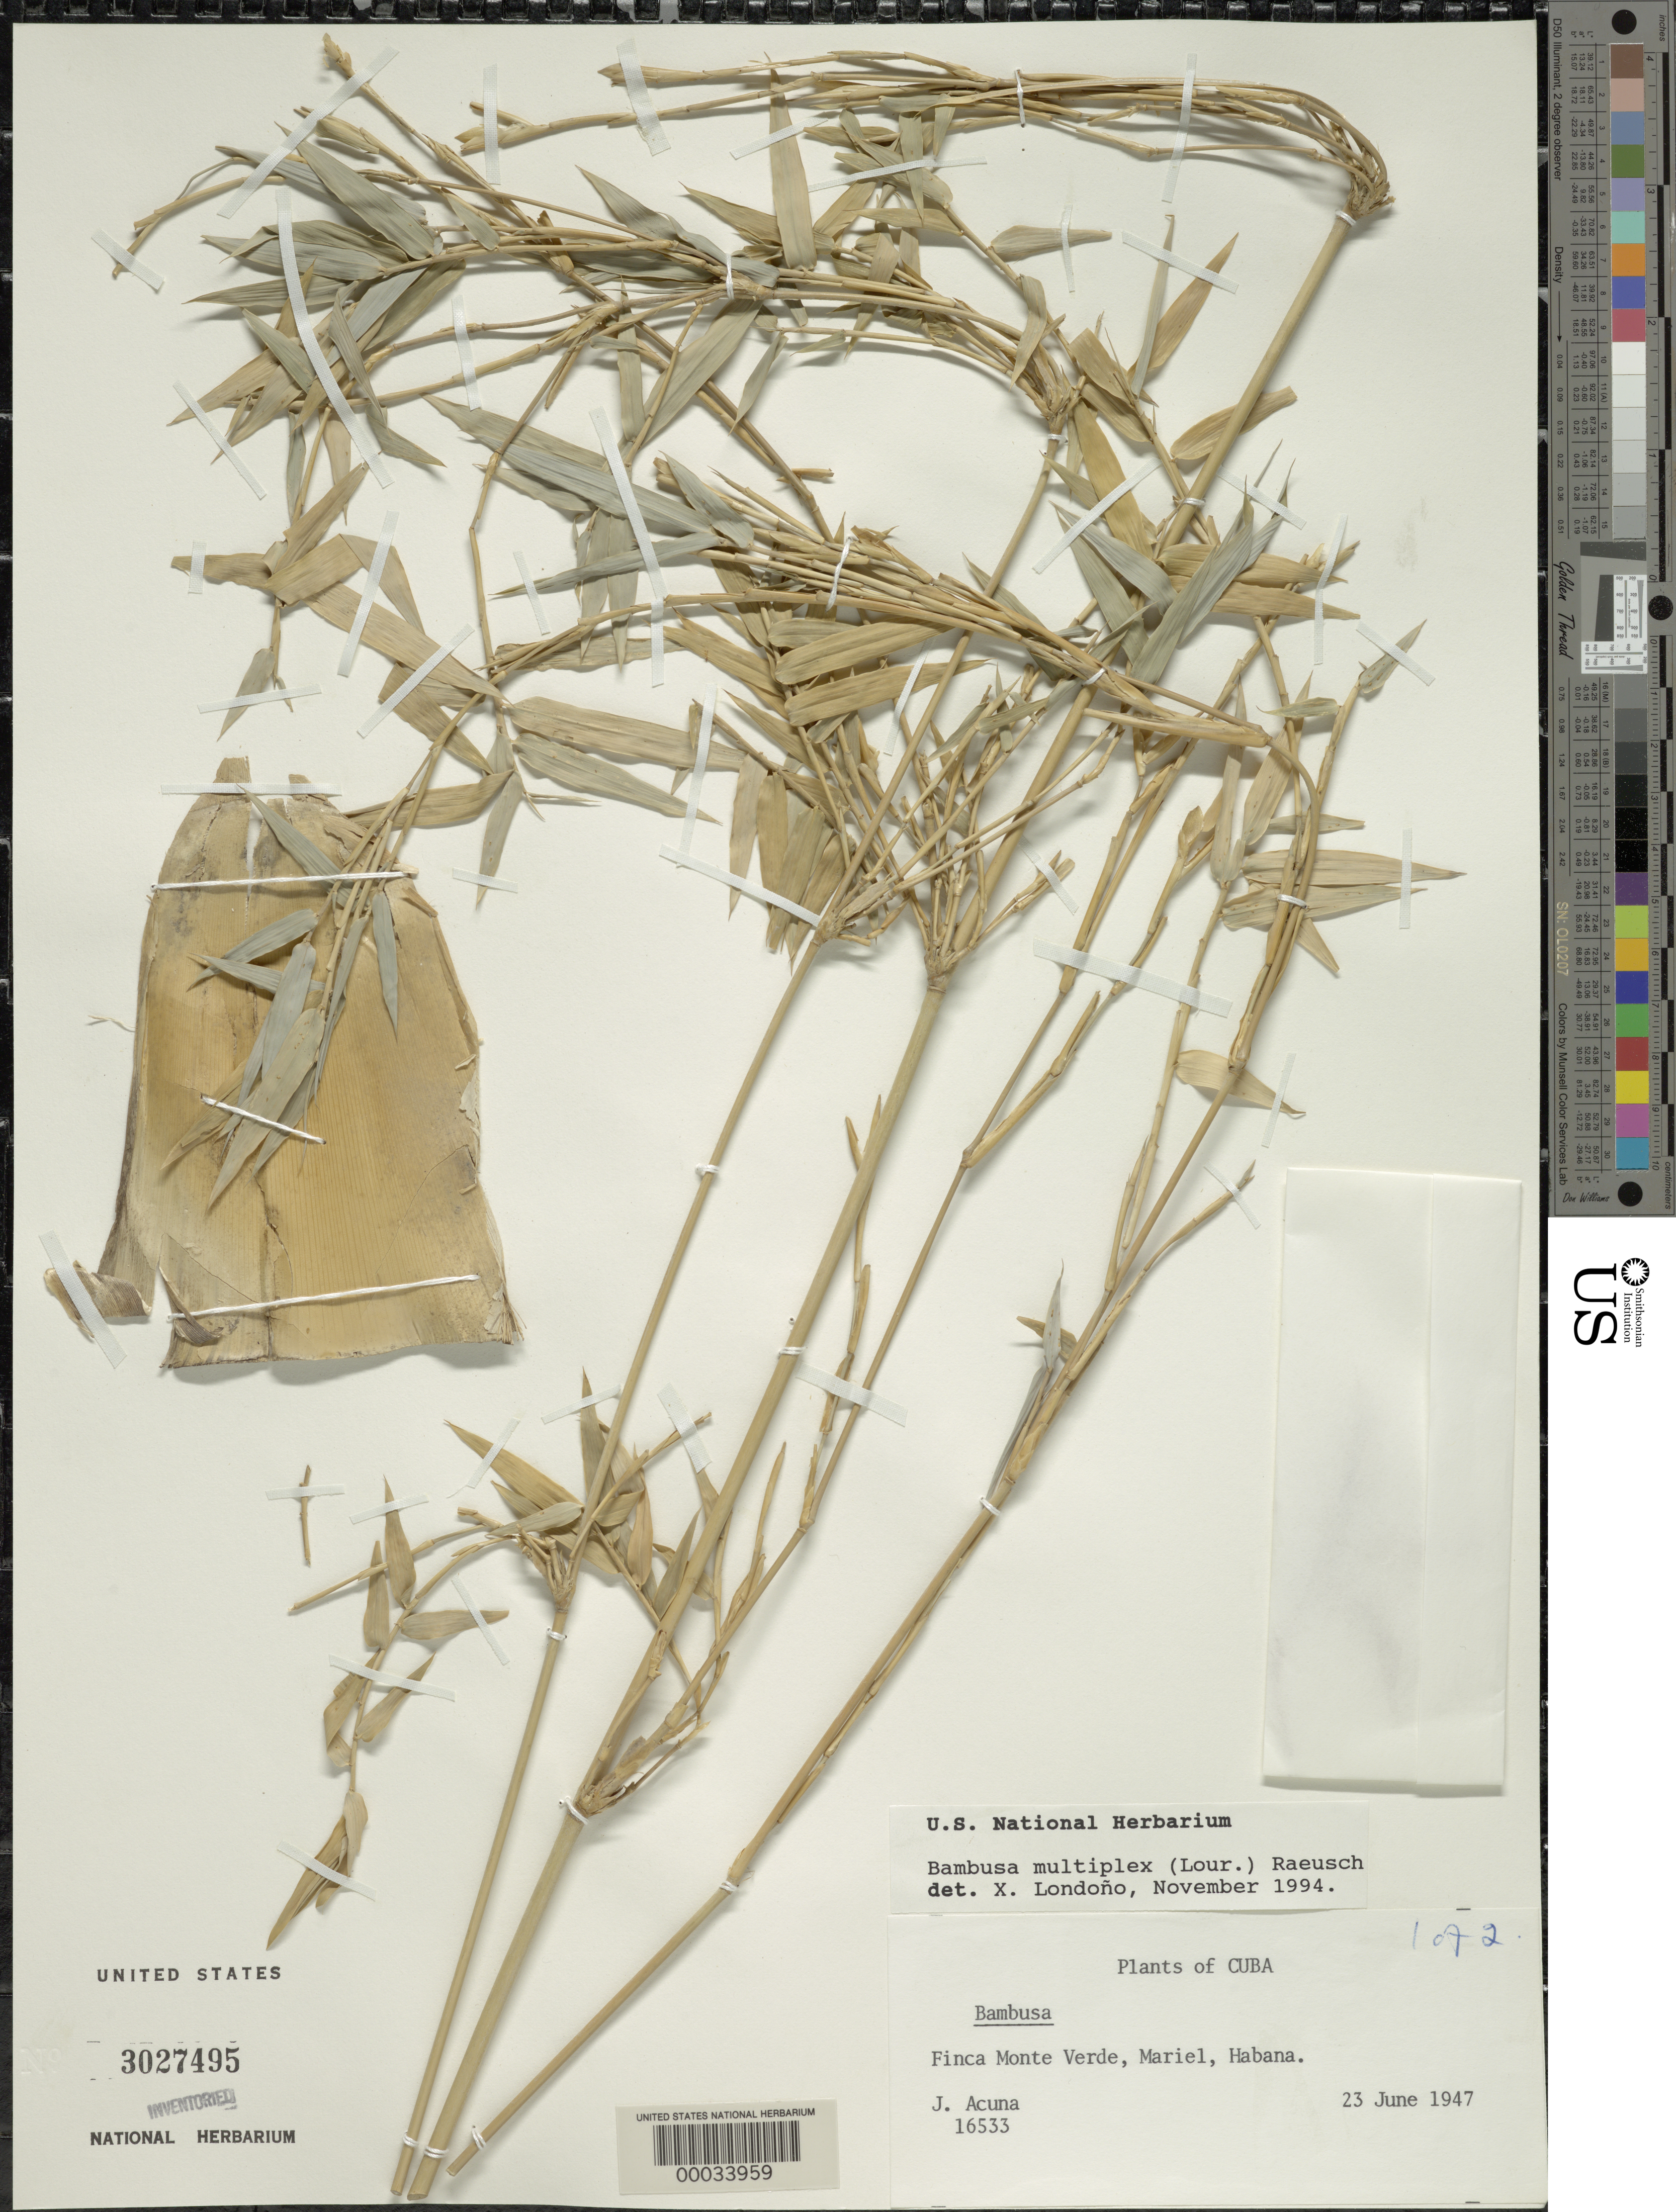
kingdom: Plantae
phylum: Tracheophyta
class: Liliopsida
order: Poales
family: Poaceae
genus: Bambusa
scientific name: Bambusa multiplex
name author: (Lour.) Raeusch. ex Schult. & Schult. f.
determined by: Londoño, X., (TULV), Jardin Botanico "Juan Maria Cespedes"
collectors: J. B. Acuña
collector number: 16533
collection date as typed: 23 Jun 1947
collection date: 1947-06-23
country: Cuba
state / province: La Habana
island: Greater Antilles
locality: Finca monte verde, mariel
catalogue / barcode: US 3027495